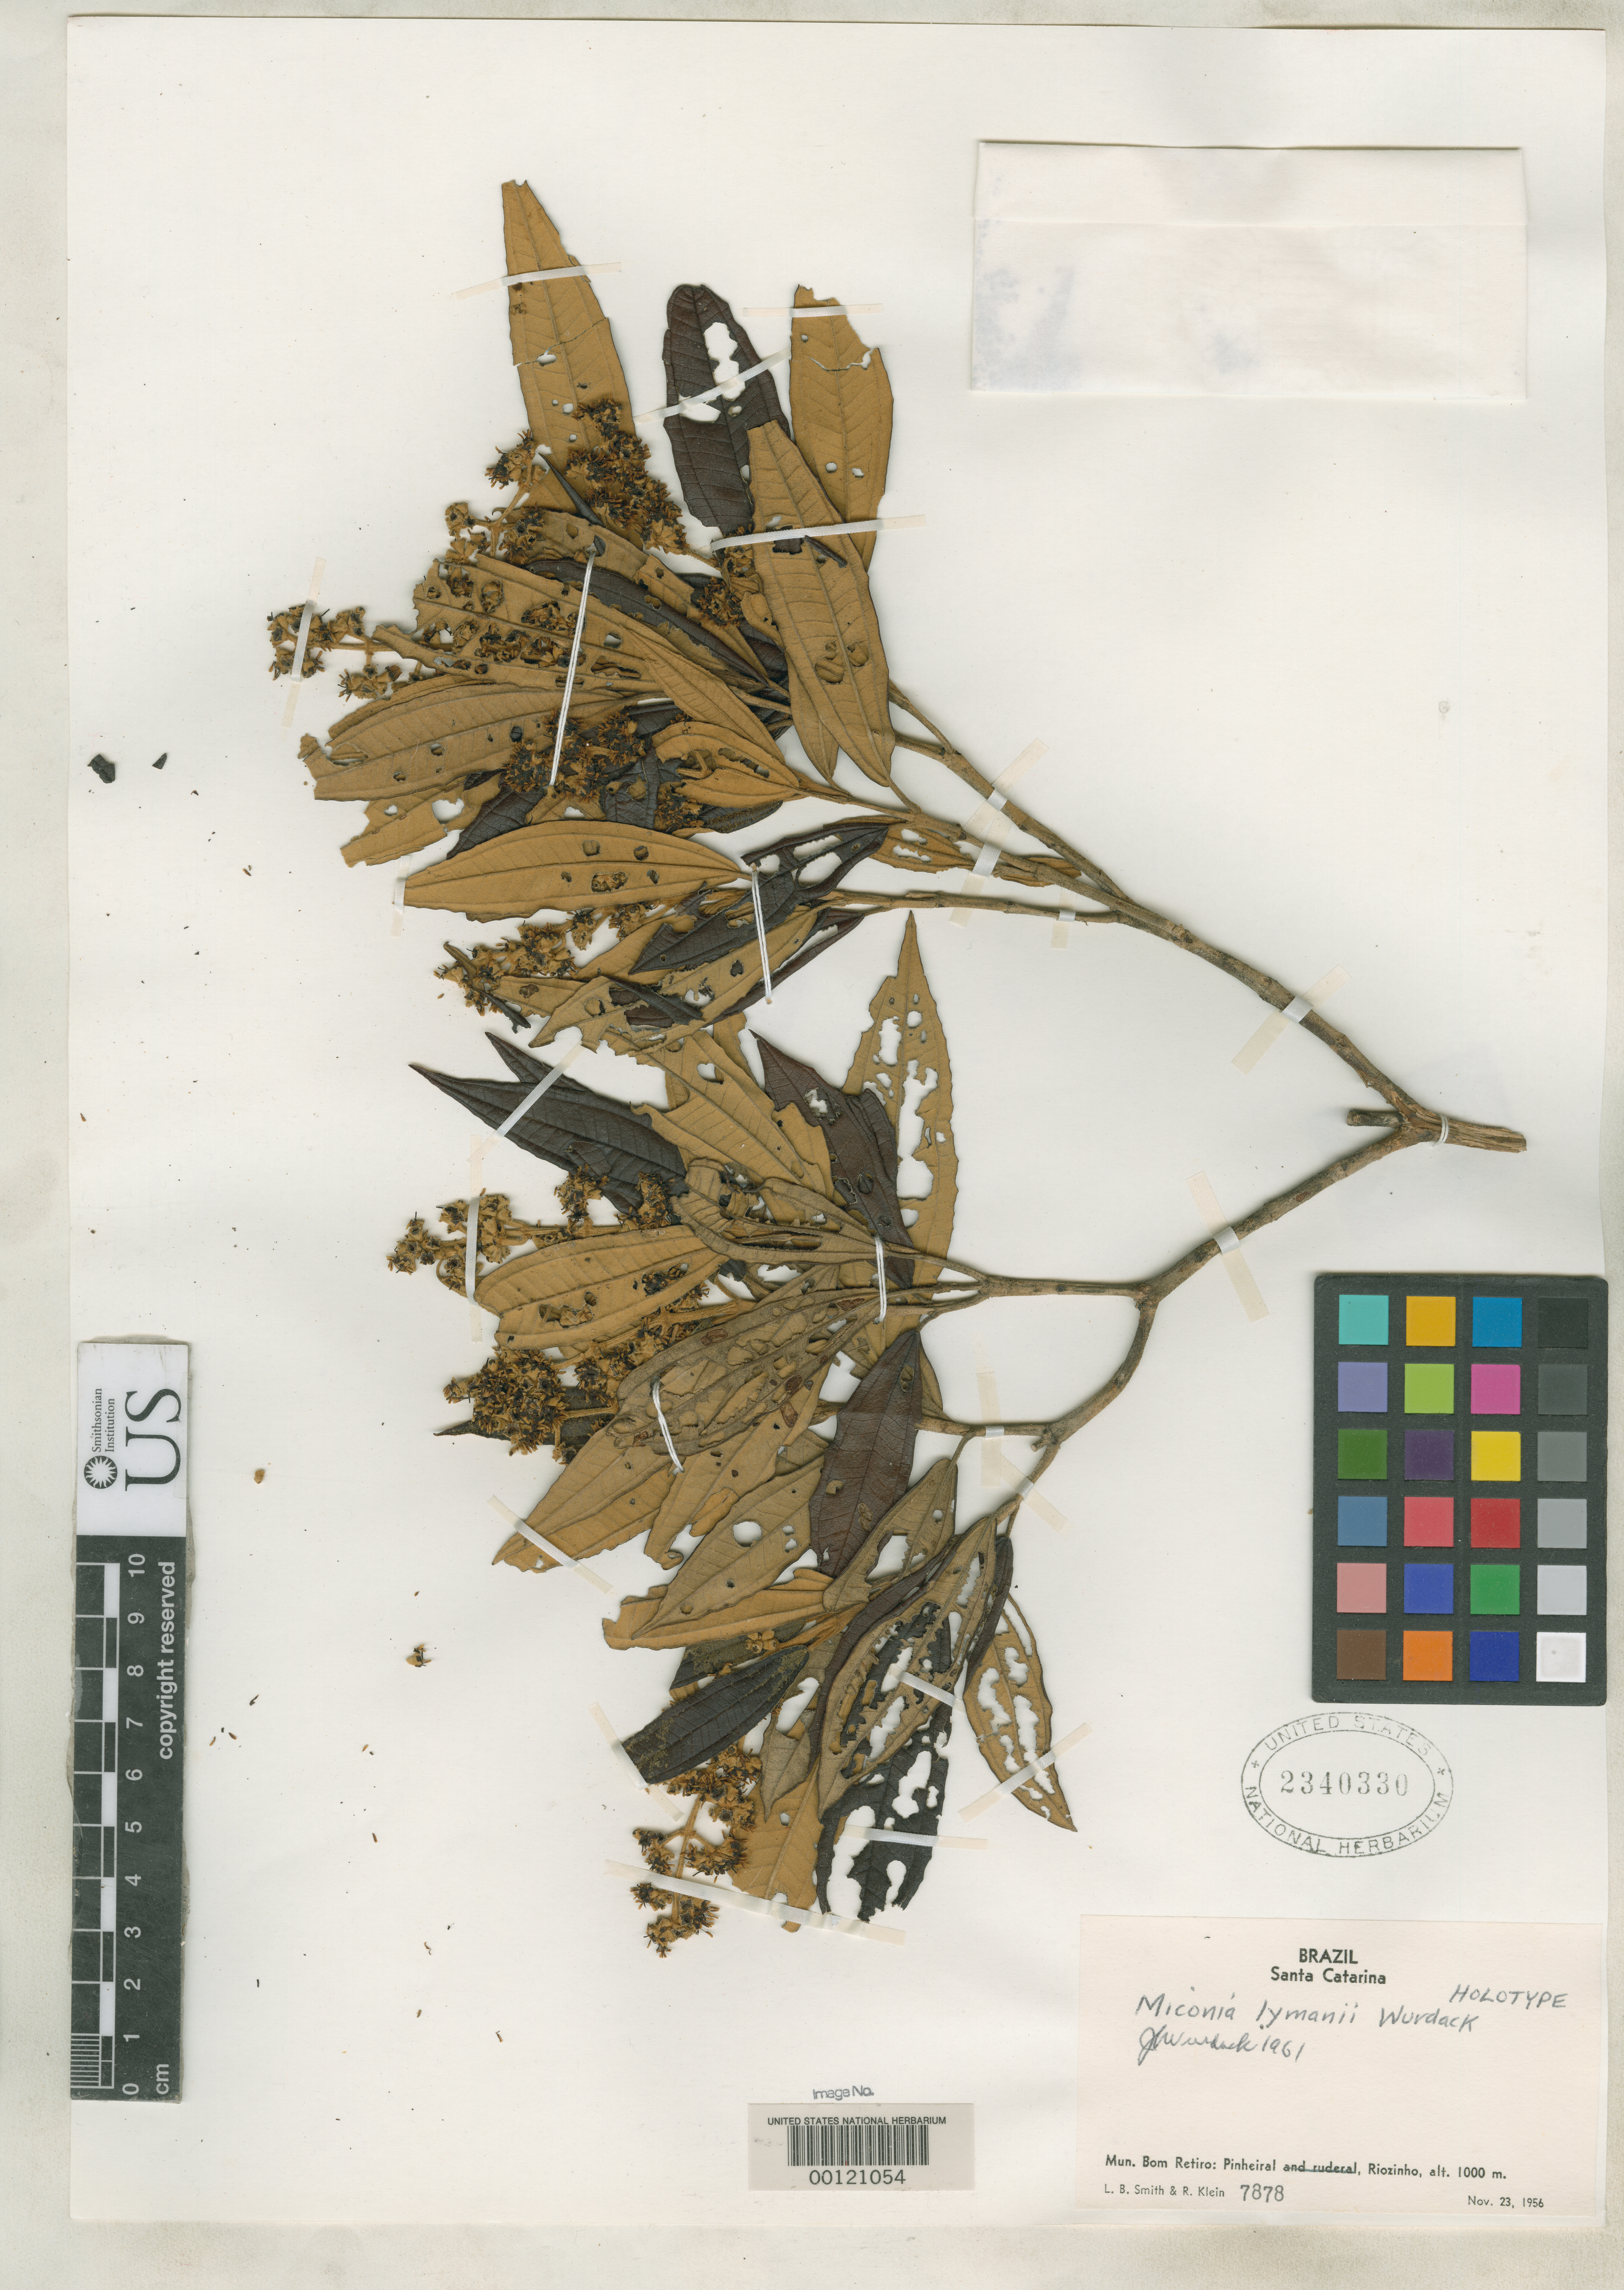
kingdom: Plantae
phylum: Tracheophyta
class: Magnoliopsida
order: Myrtales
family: Melastomataceae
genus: Miconia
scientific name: Miconia lymanii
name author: Wurdack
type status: Holotype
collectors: L. Smith & R. M. Klein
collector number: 7878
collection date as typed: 23 Nov 1956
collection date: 1956-11-23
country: Brazil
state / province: Santa Catarina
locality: Bom Retiro.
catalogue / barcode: US 2340330